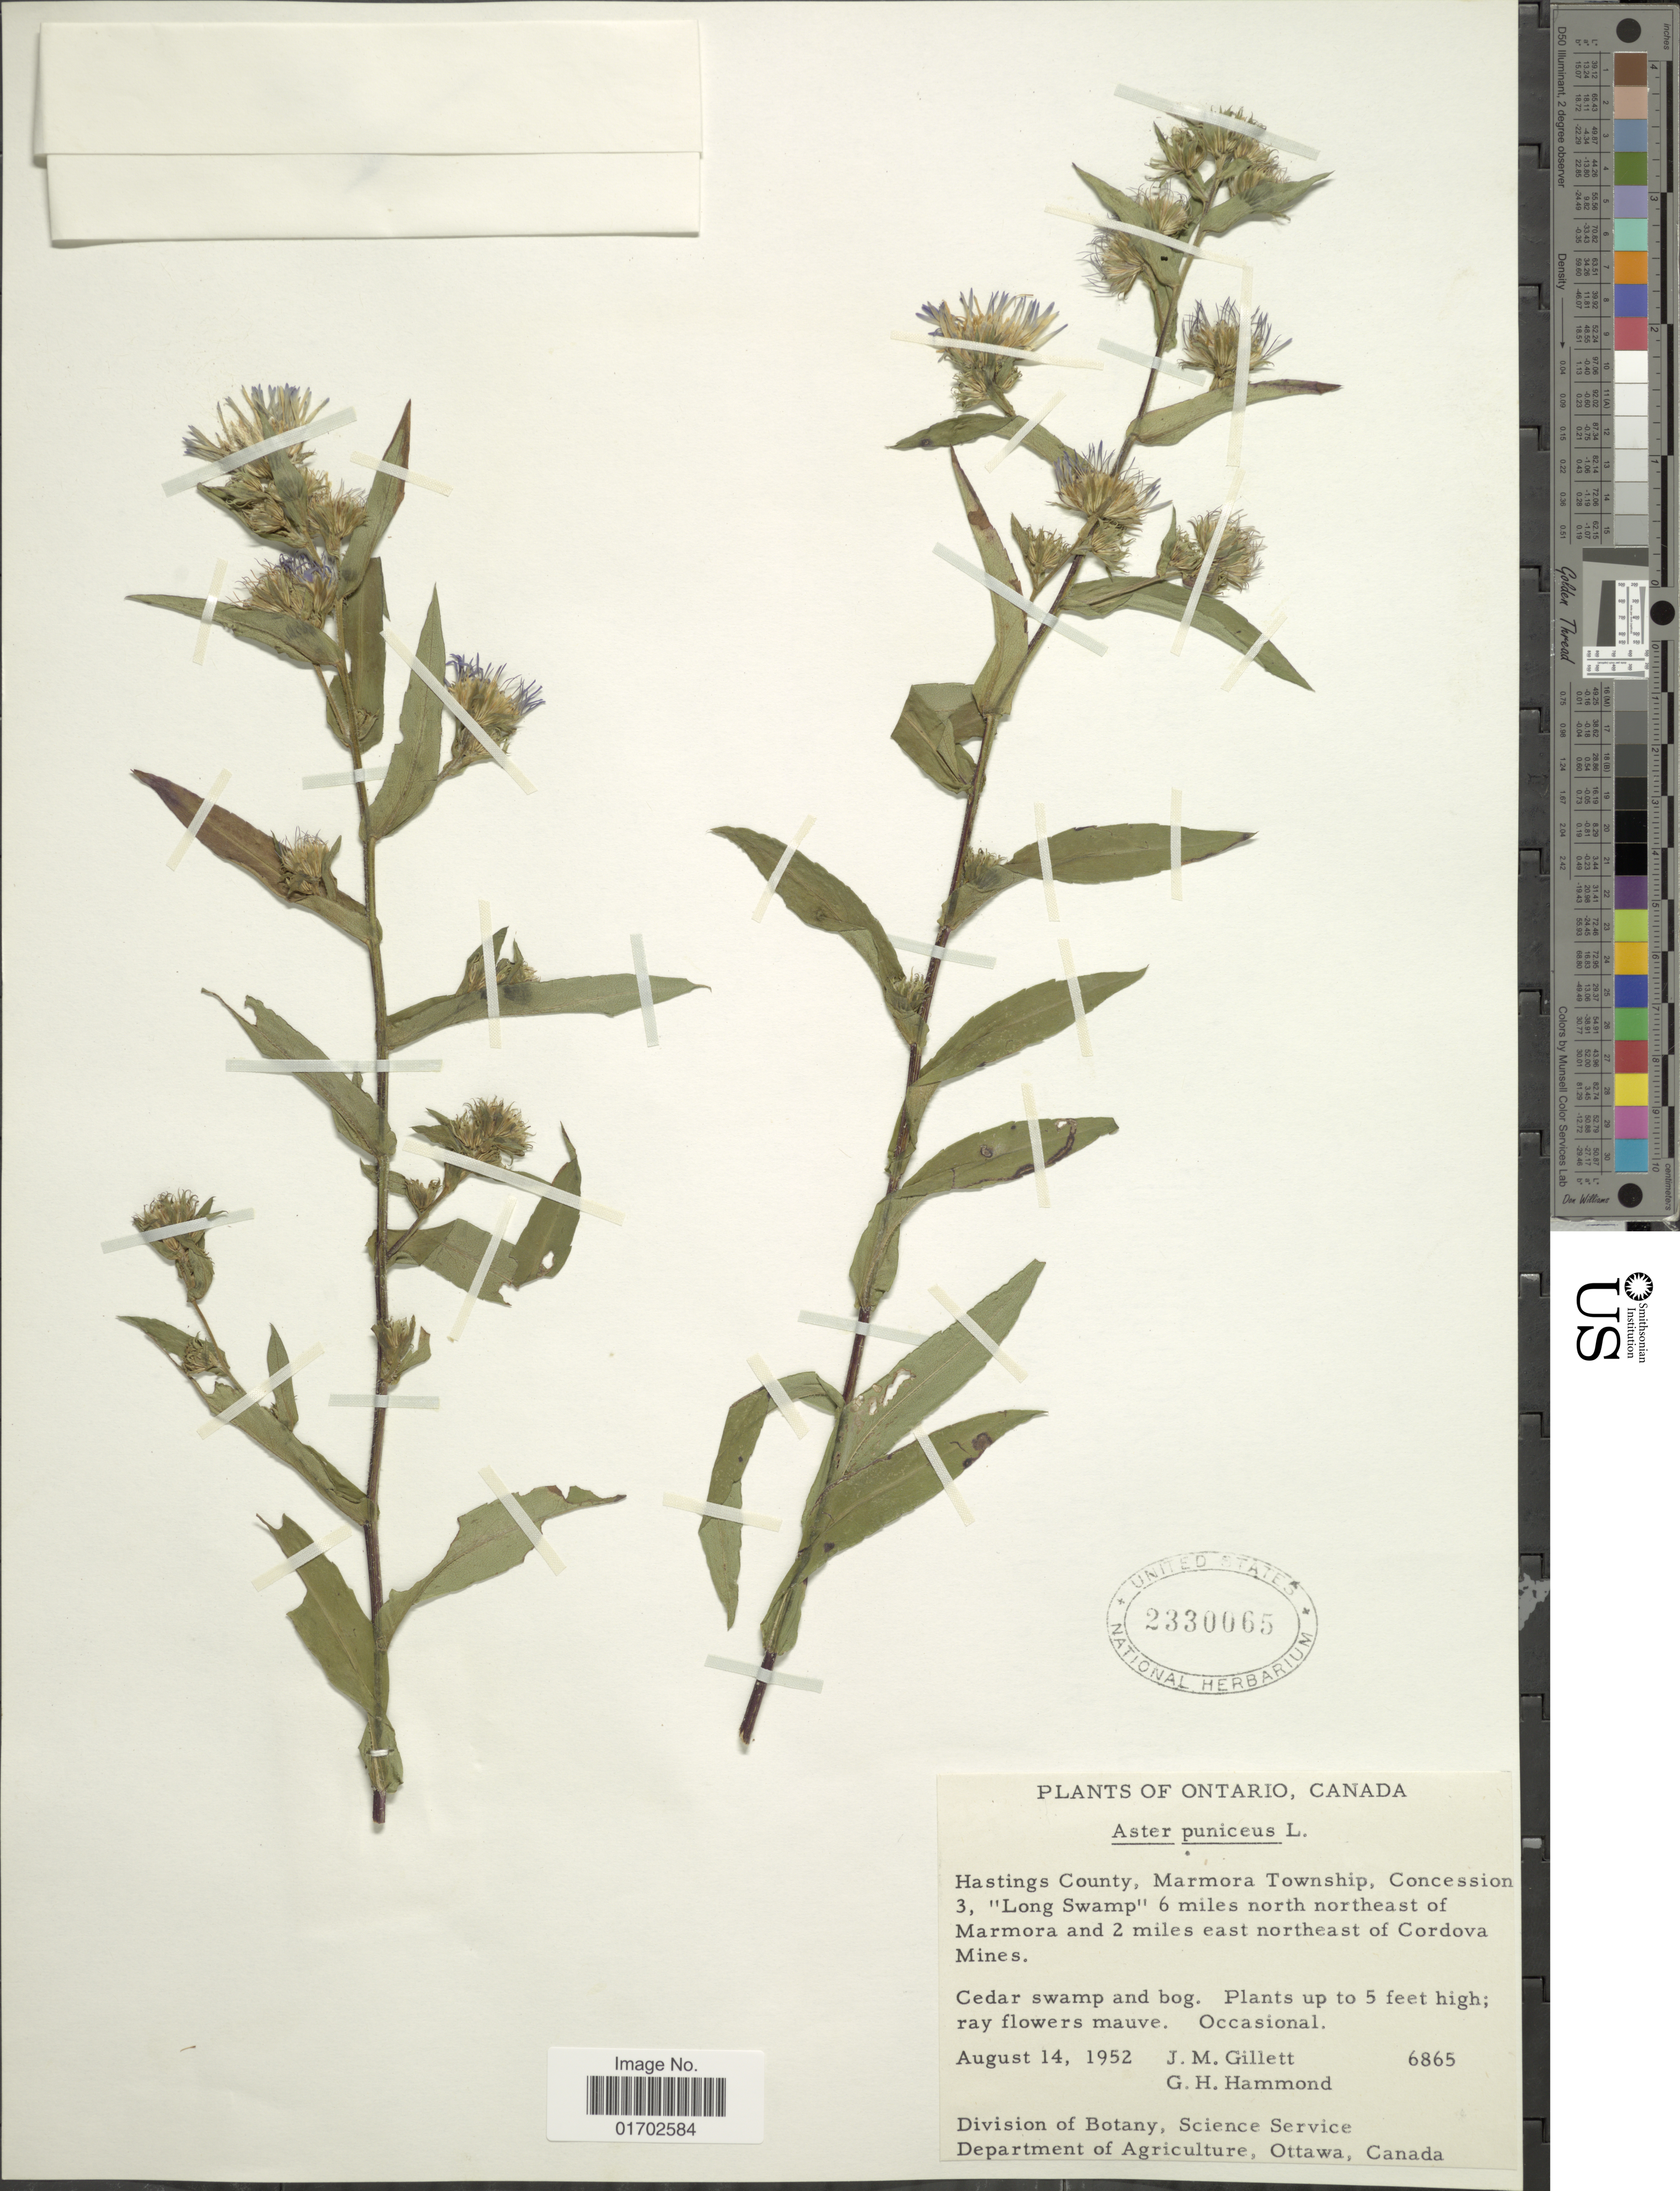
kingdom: Plantae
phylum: Tracheophyta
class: Magnoliopsida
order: Asterales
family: Asteraceae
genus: Symphyotrichum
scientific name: Symphyotrichum puniceum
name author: (L.) Á. Löve & D. Löve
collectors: J. M. Gillett & G. Hammond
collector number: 6865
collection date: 1952-08-14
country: Canada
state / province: Ontario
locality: Hastings County, Marmora Township, Concession 3, 'Long Swamp' 6 miles north northeast of Marmora and 2 miles east northeast of Cordova Mines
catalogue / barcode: US 2330065